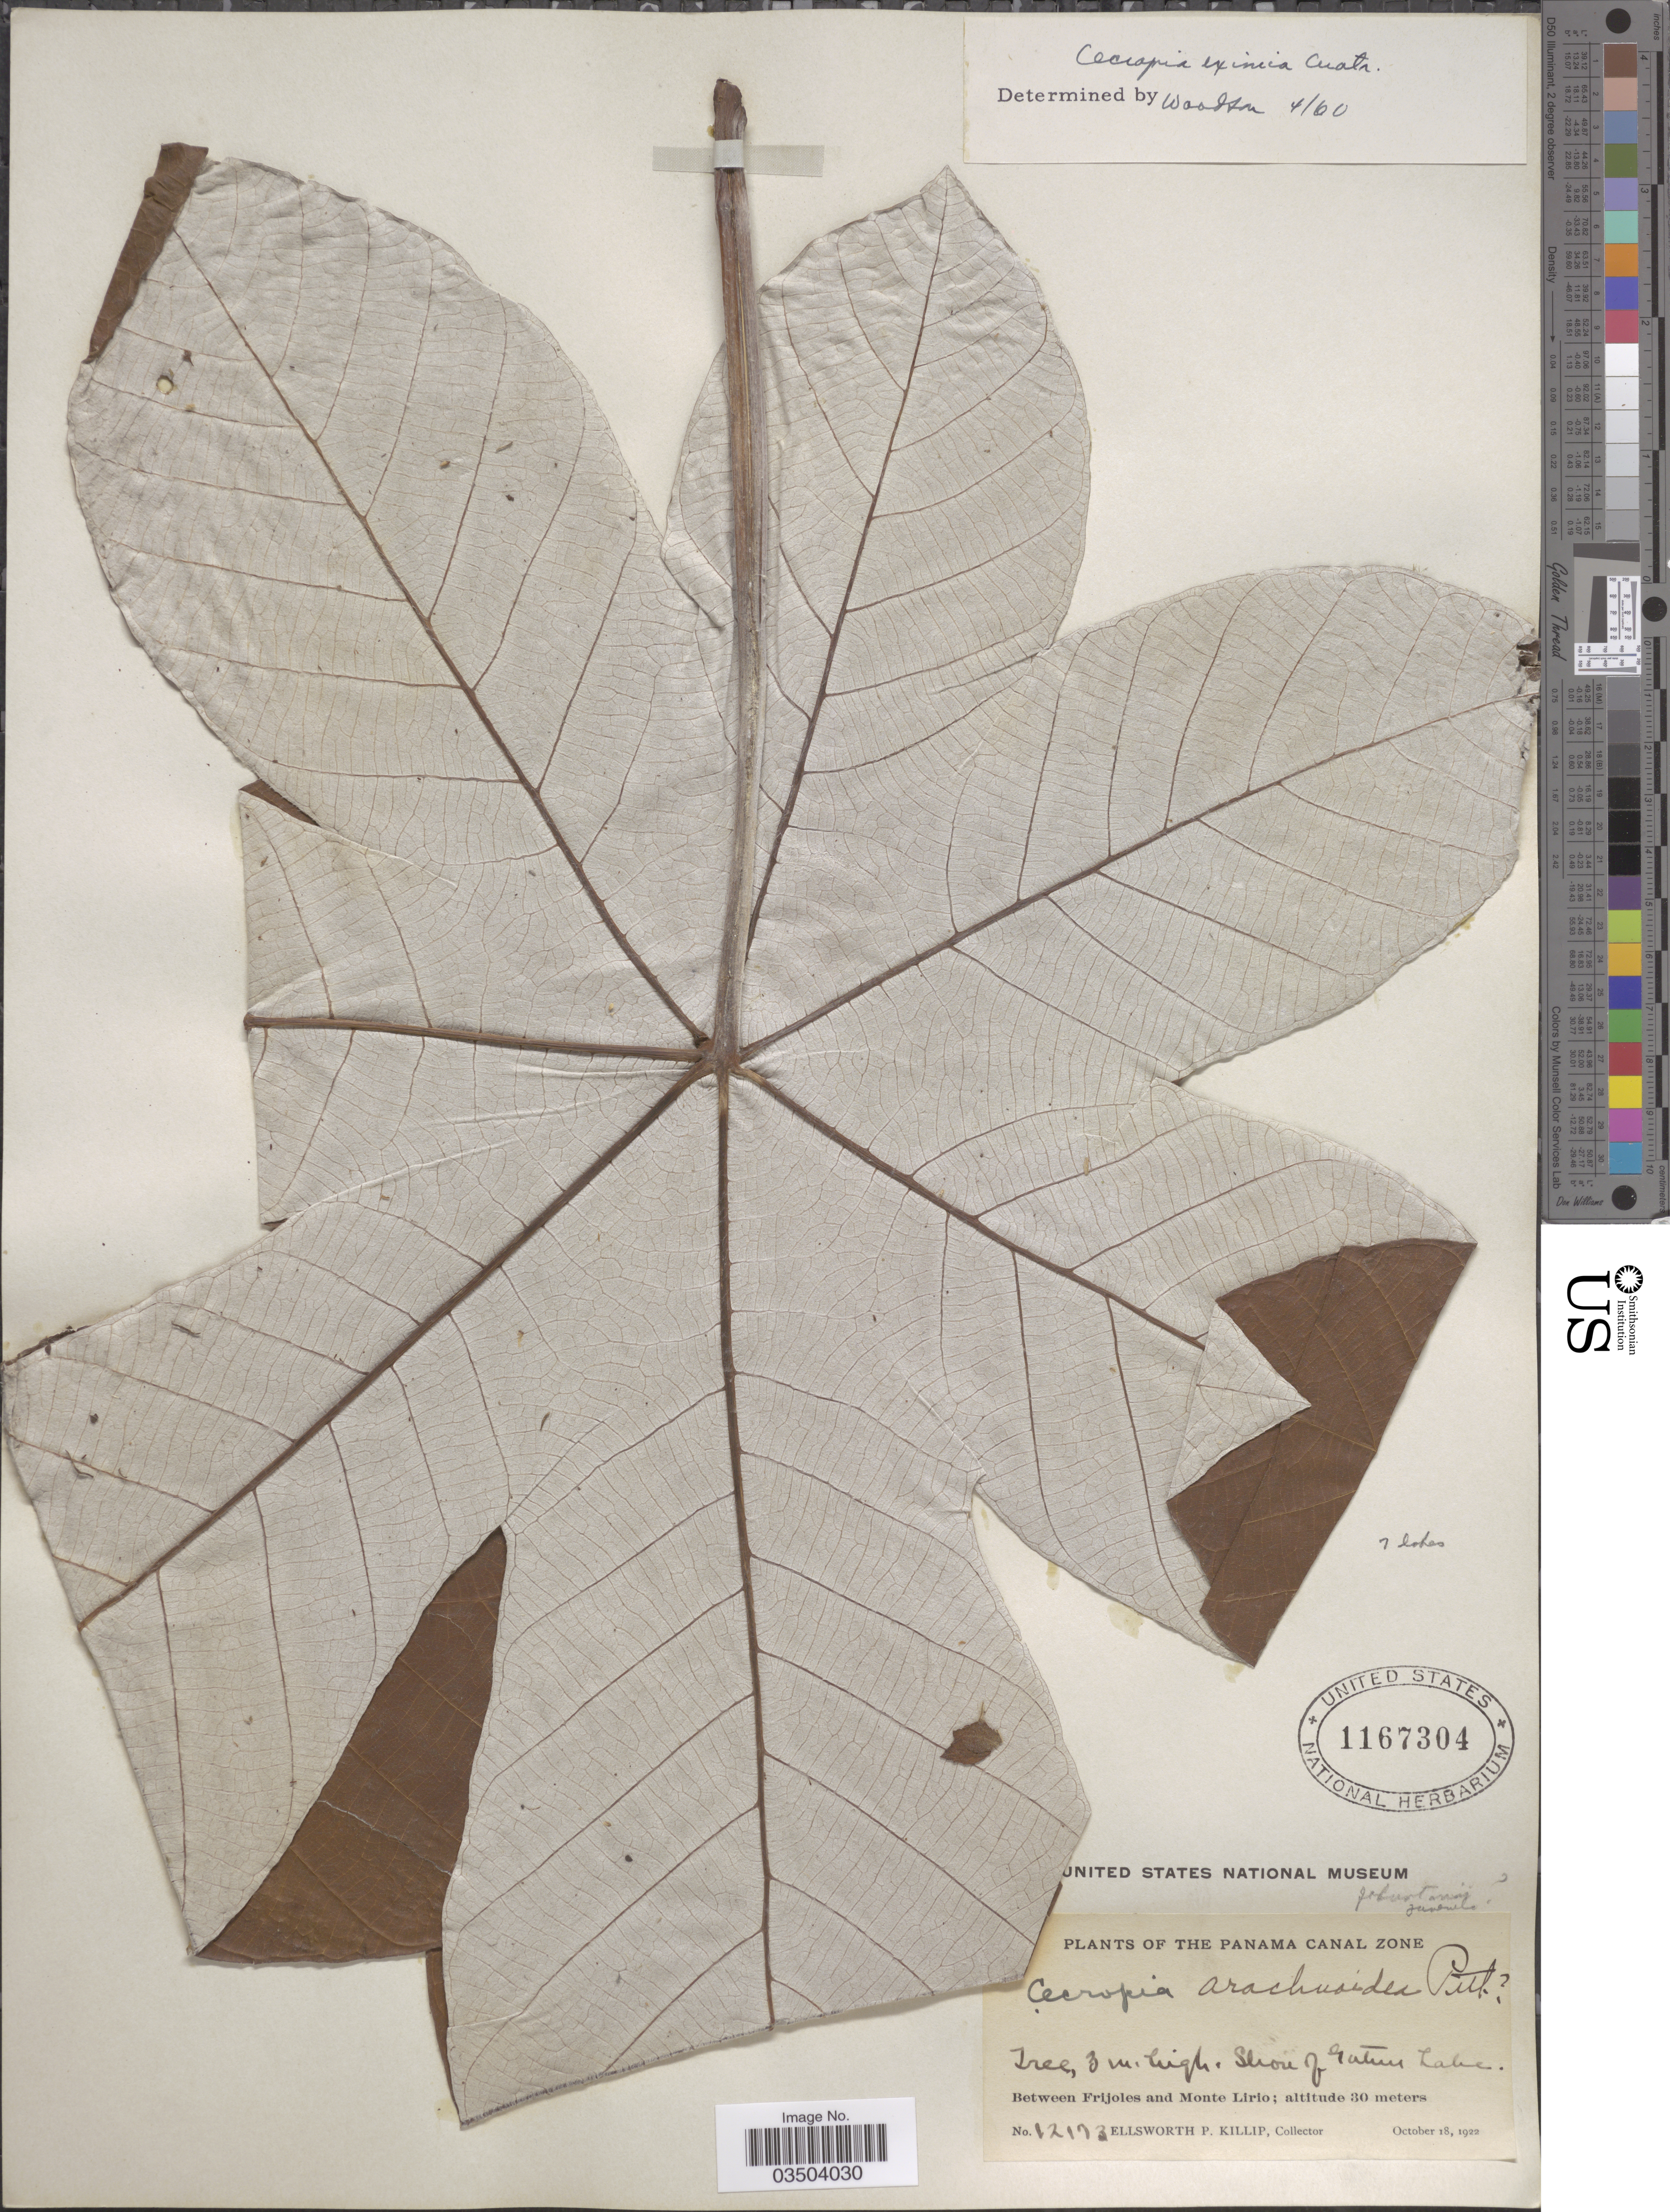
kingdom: Plantae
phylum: Tracheophyta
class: Magnoliopsida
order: Rosales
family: Urticaceae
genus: Cecropia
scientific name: Cecropia eximia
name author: Cuatrec.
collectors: E. P. Killip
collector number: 12173*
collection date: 1922-10-18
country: Panama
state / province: Colón / Panamá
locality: The Panama Canal Zone. Shore of Gatun Lake. Between Frijoles and Monte Lirio.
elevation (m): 30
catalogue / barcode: US 1167304